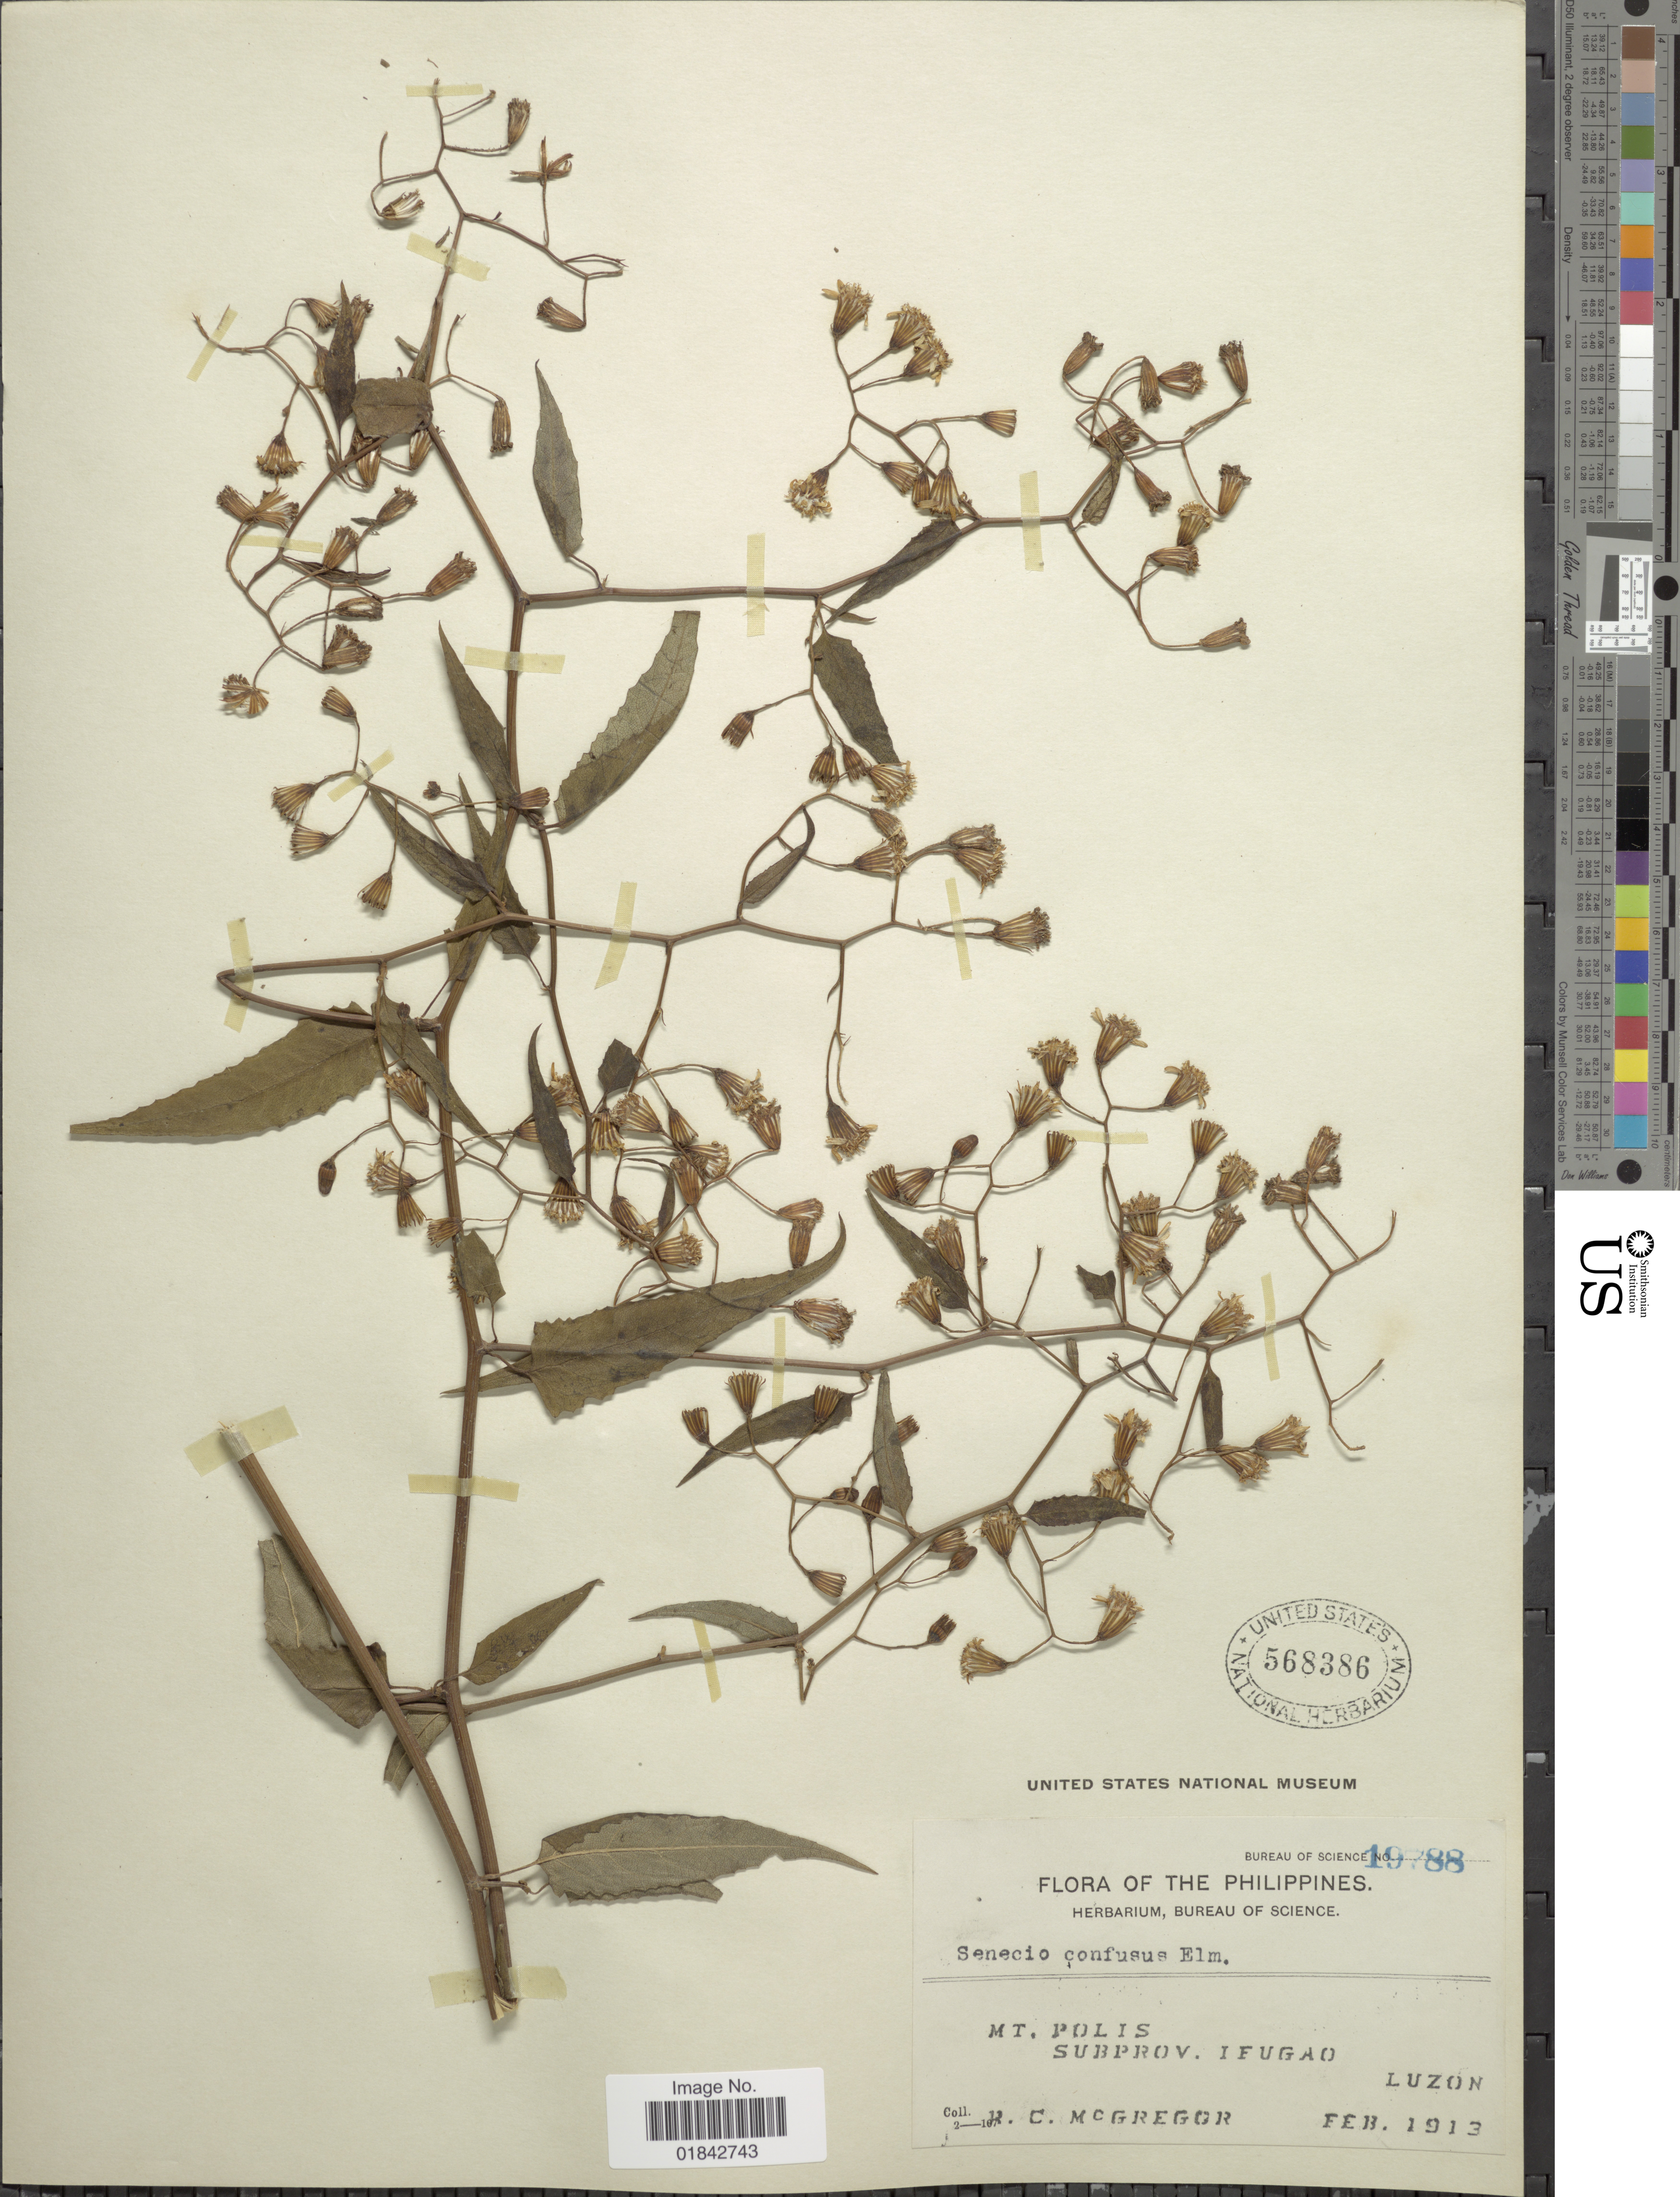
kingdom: Plantae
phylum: Tracheophyta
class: Magnoliopsida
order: Asterales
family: Asteraceae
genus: Senecio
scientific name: Senecio confusus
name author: Britton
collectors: C. McGregor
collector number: Bureau of Science 19788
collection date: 1913-02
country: Philippines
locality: Mt. Polis, Subprov. Ifugao, Luzon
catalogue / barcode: US 568386